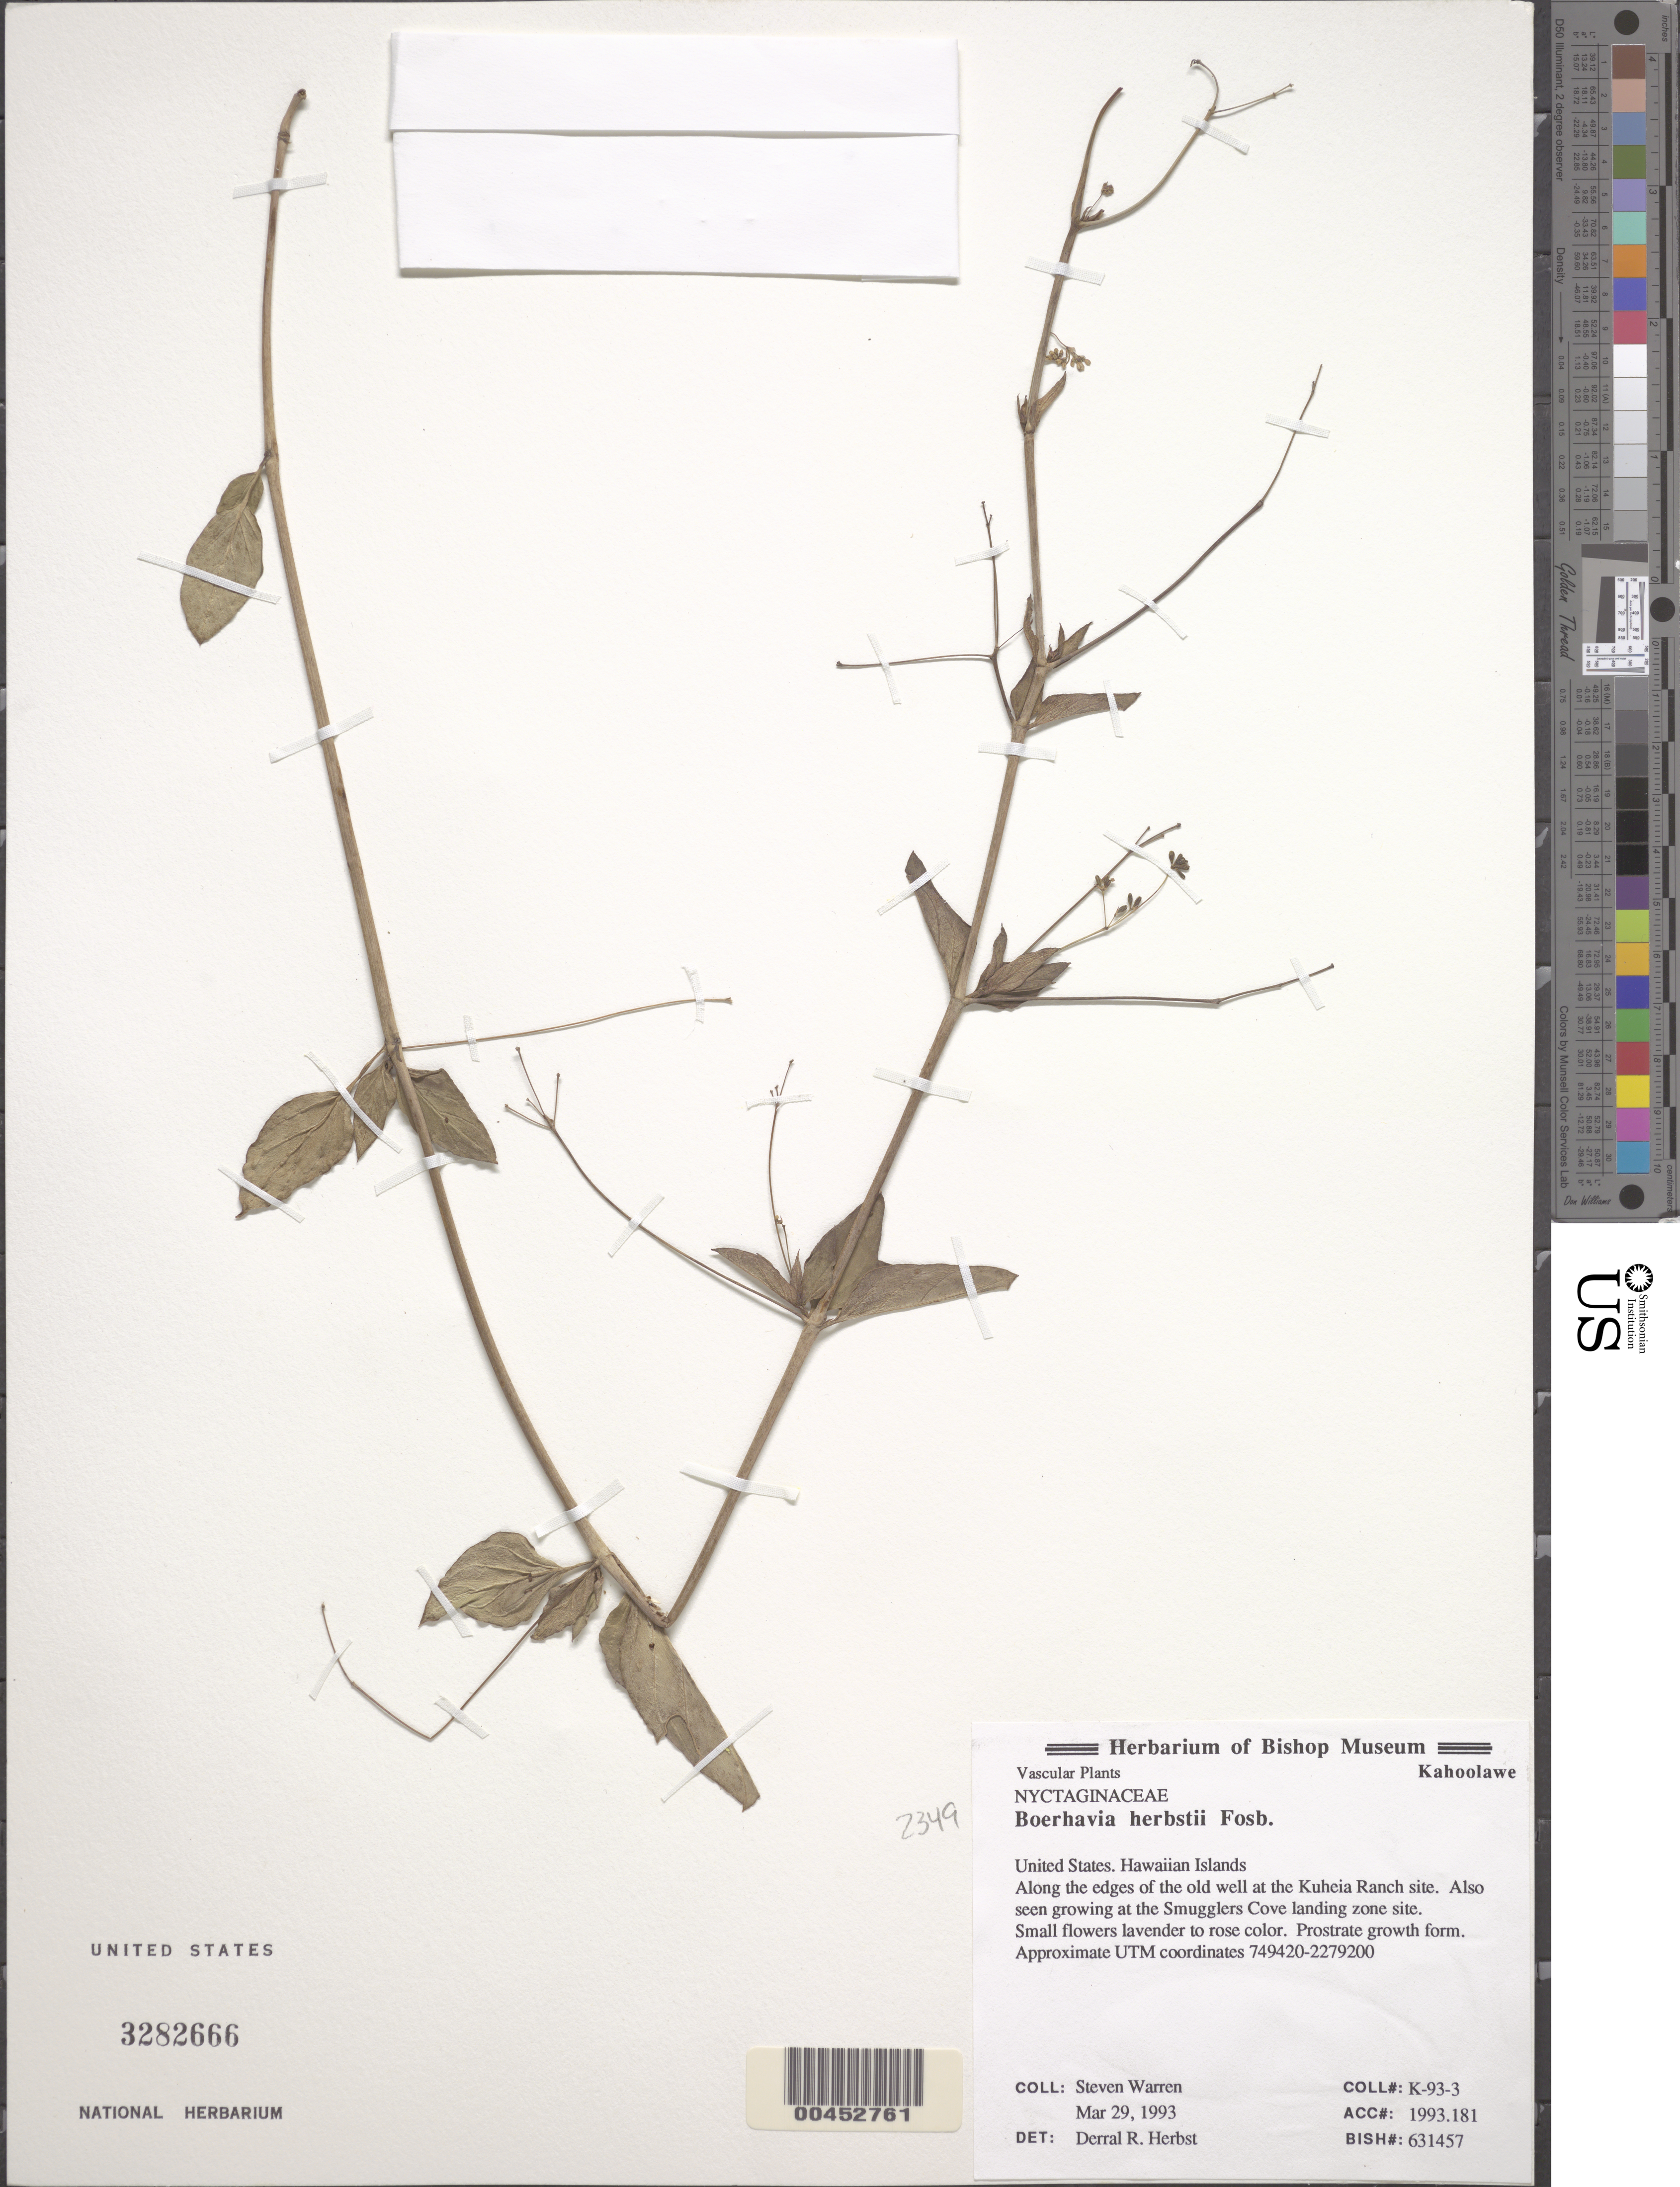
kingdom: Plantae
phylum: Tracheophyta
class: Magnoliopsida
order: Caryophyllales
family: Nyctaginaceae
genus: Boerhavia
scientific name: Boerhavia herbstii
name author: Fosberg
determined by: Herbst, D. R.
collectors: S. Warren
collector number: K-93-3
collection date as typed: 29 Mar 1993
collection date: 1993-03-29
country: United States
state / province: Hawaii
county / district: Maui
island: Kaho'olawe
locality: Along the edges of the old well at the Kuheia Ranch site. Also at the Smugglers Cove landing zone site. Approx. UTM 749420-22...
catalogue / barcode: US 3282666